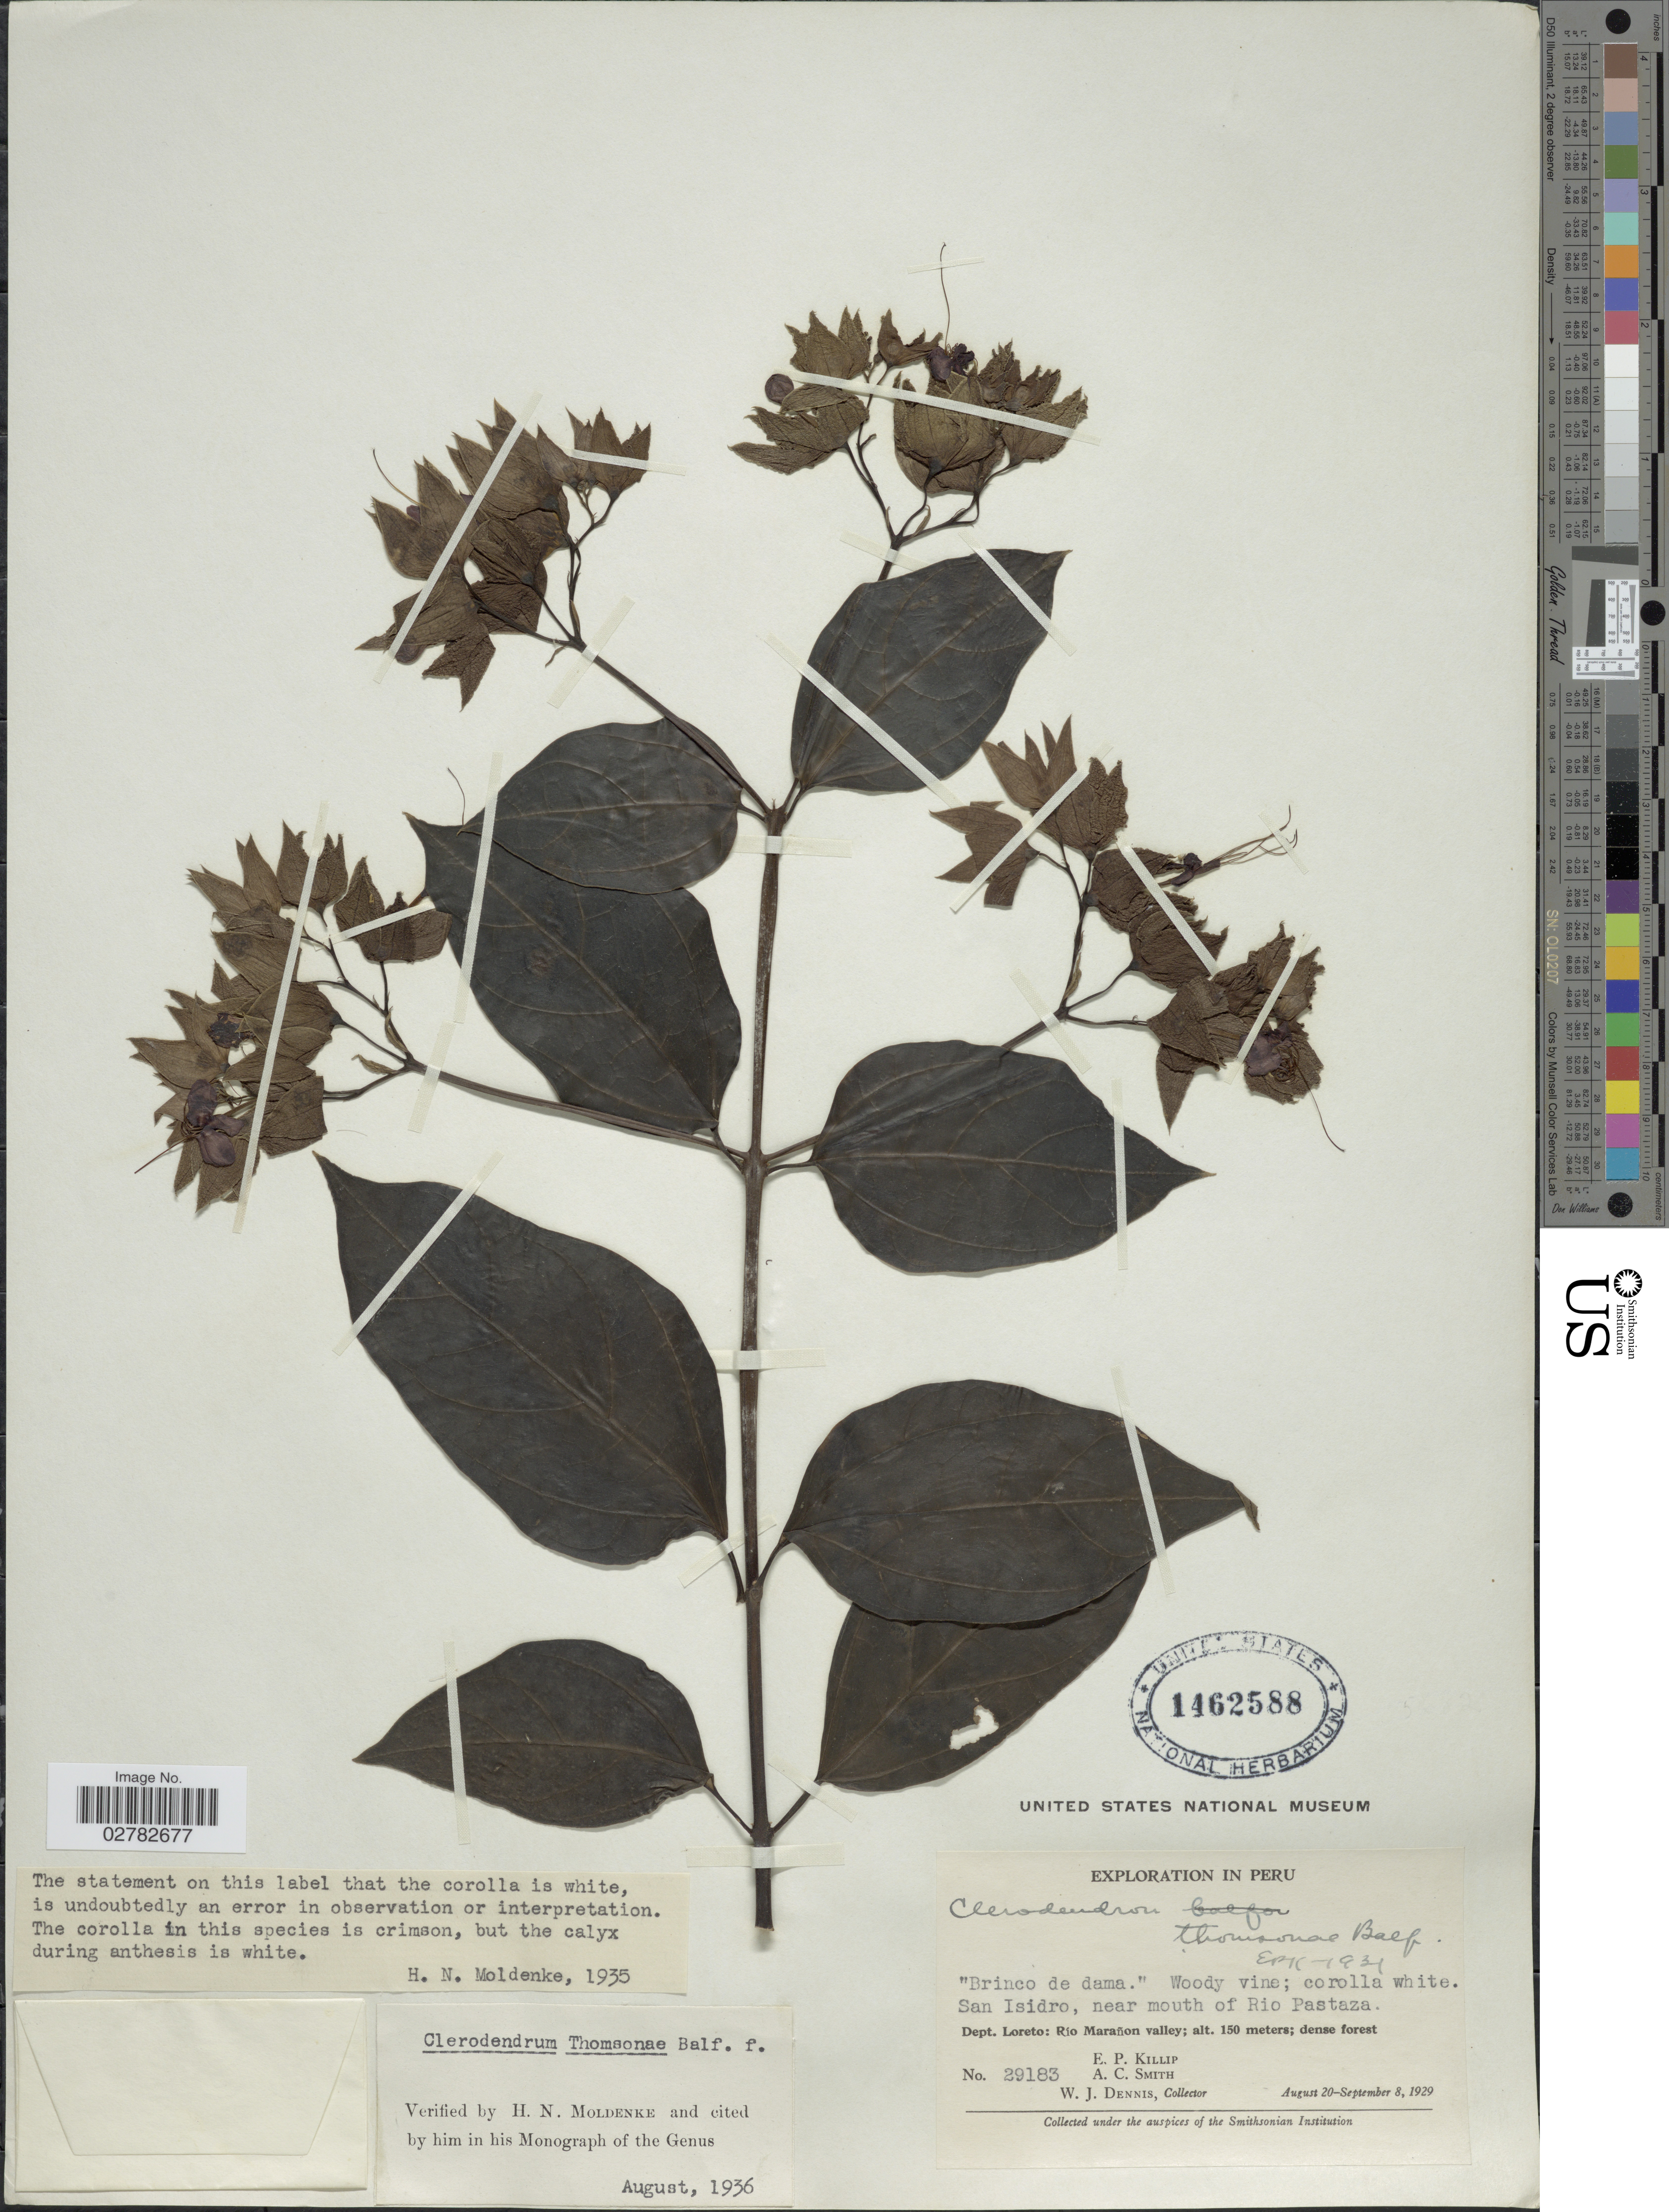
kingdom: Plantae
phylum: Tracheophyta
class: Magnoliopsida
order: Lamiales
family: Lamiaceae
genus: Clerodendrum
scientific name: Clerodendrum thomsoniae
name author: Balf.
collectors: E. P. Killip, A. C. Smith & W. J. Dennis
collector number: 29183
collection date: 1929-08-20/1929-09-08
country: Peru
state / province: Loreto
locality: San Isidro, near mouth of Rio Pastaza. Dept. Loreto: Río Marañon valley.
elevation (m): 150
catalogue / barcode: US 1462588